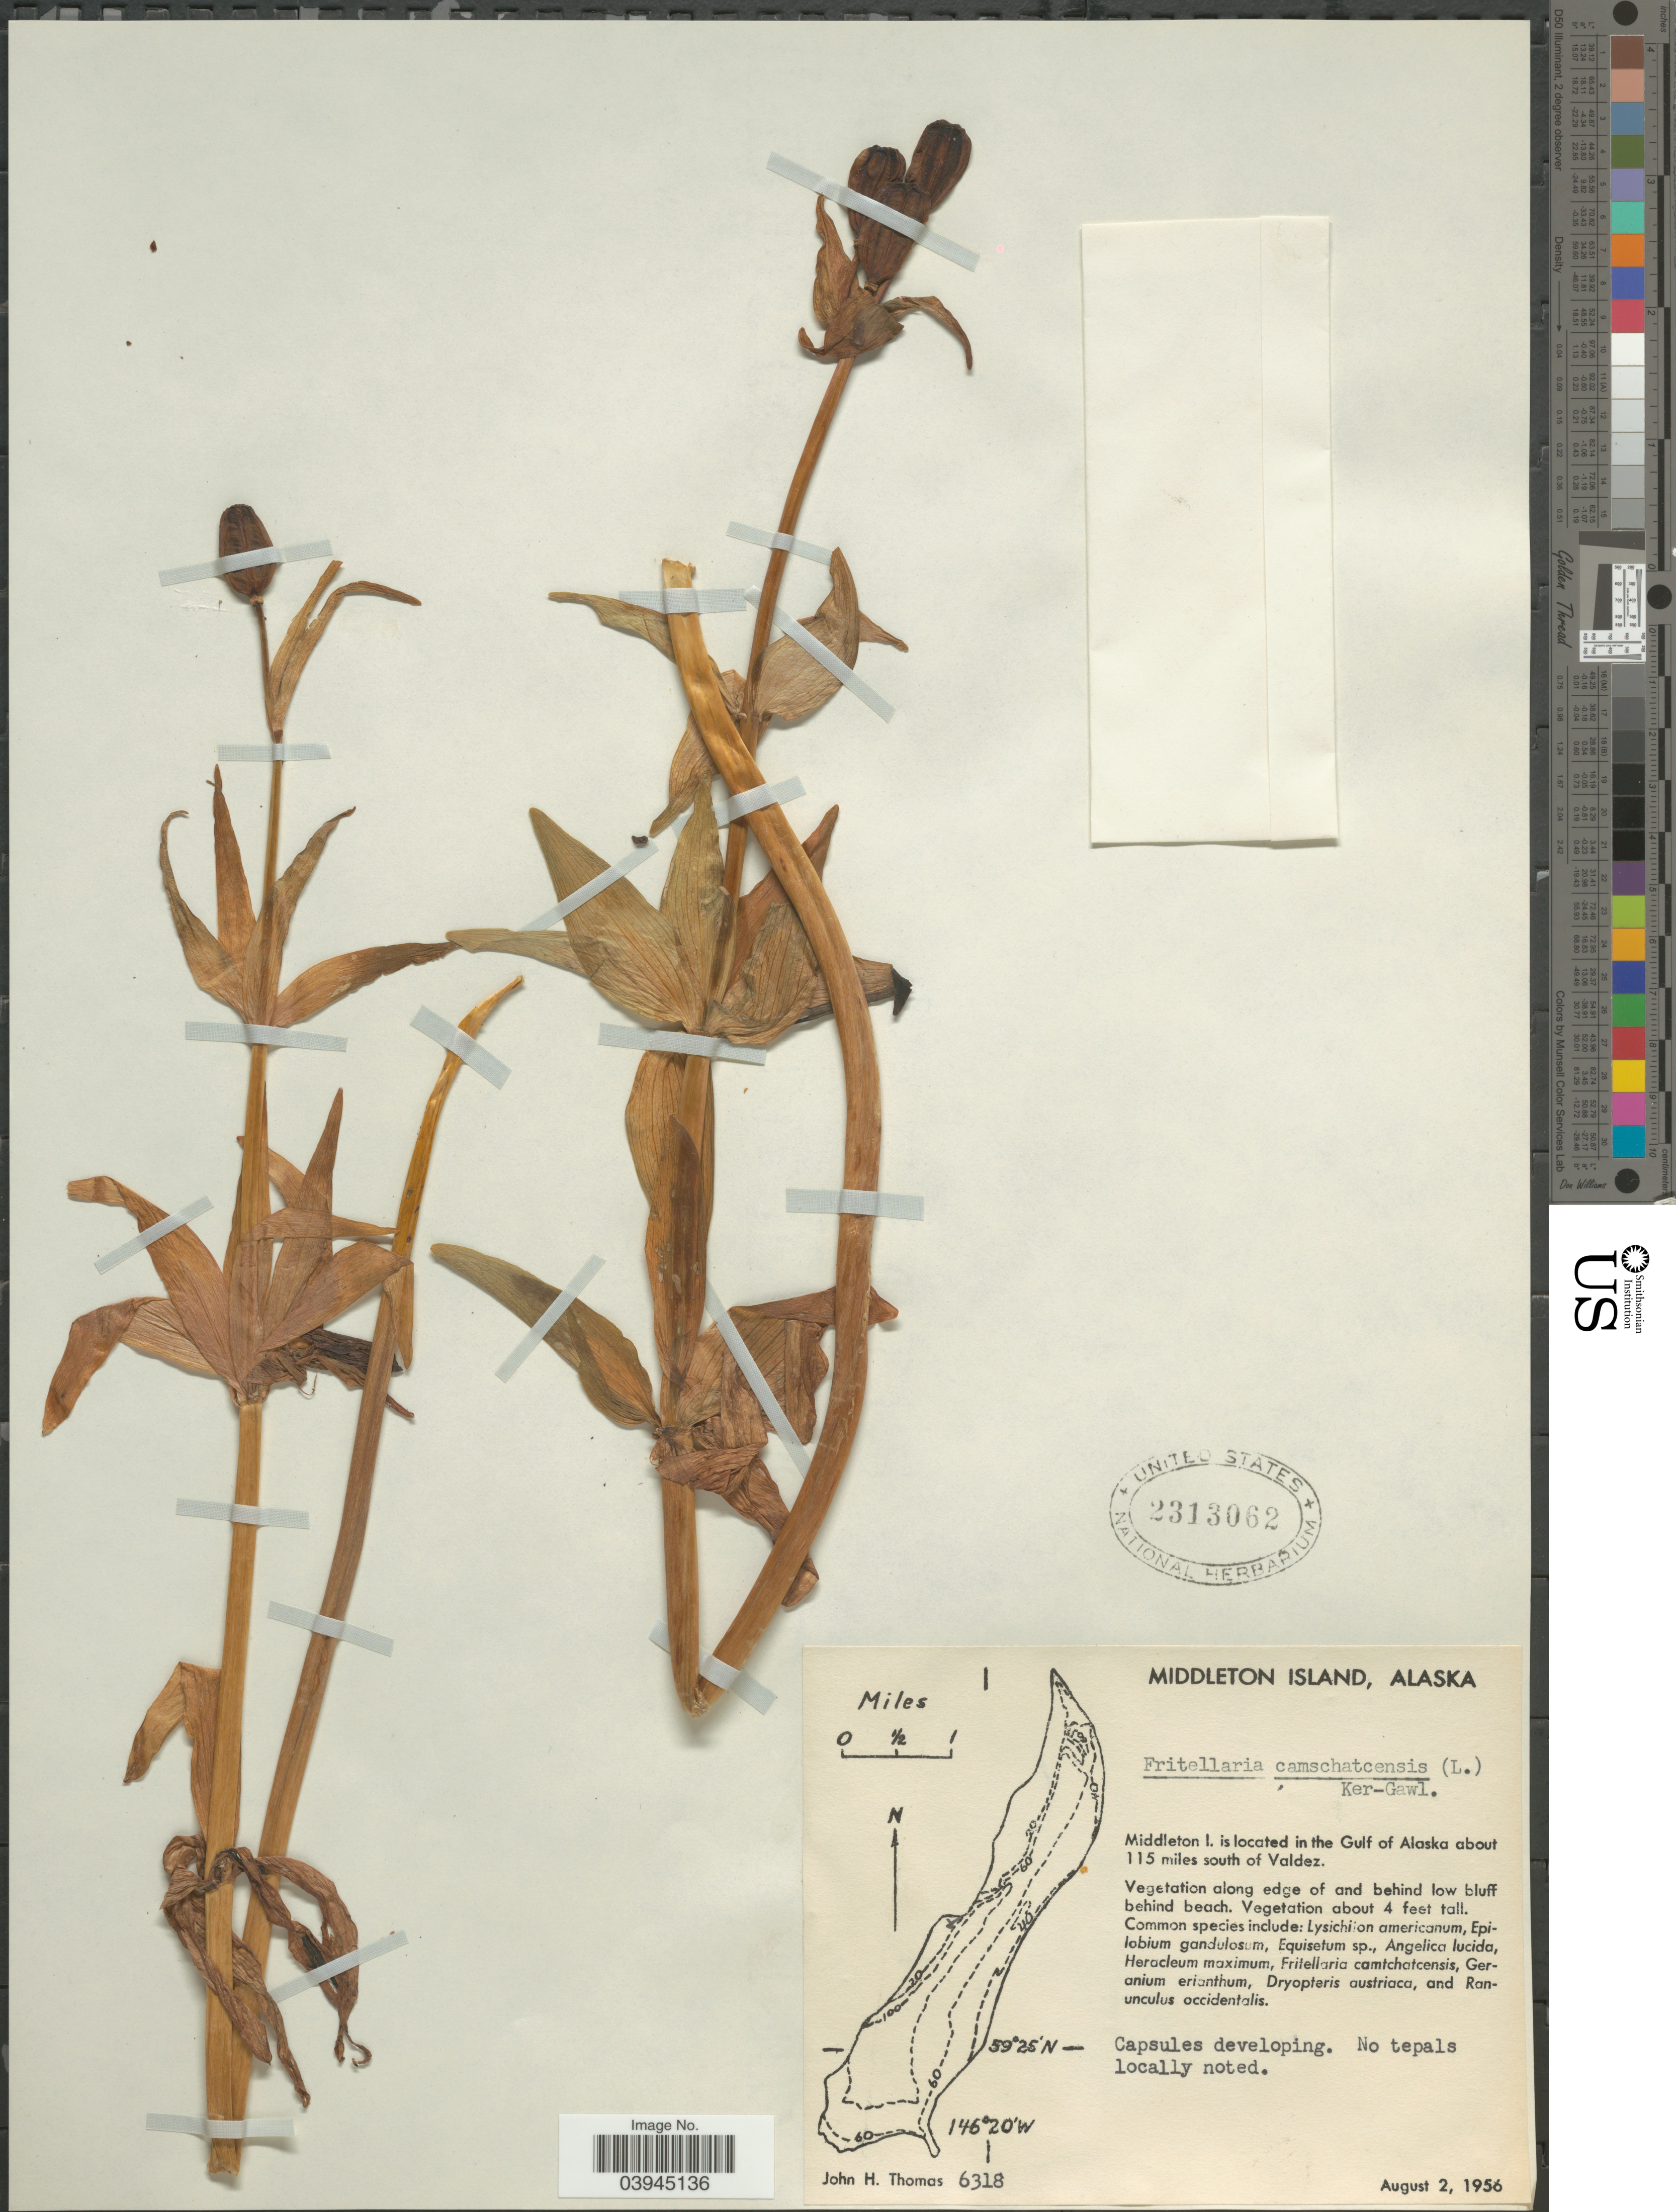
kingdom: Plantae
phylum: Tracheophyta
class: Liliopsida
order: Liliales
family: Liliaceae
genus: Fritillaria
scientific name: Fritillaria camschatcensis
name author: (L.) Ker Gawl.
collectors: J. H. Thomas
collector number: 6318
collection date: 1956-08-02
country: United States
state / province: Alaska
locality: Middleton Island. Middleton I. is located in the Gulf of Alaska about 115 miles south of Valdez.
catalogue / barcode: US 2313062